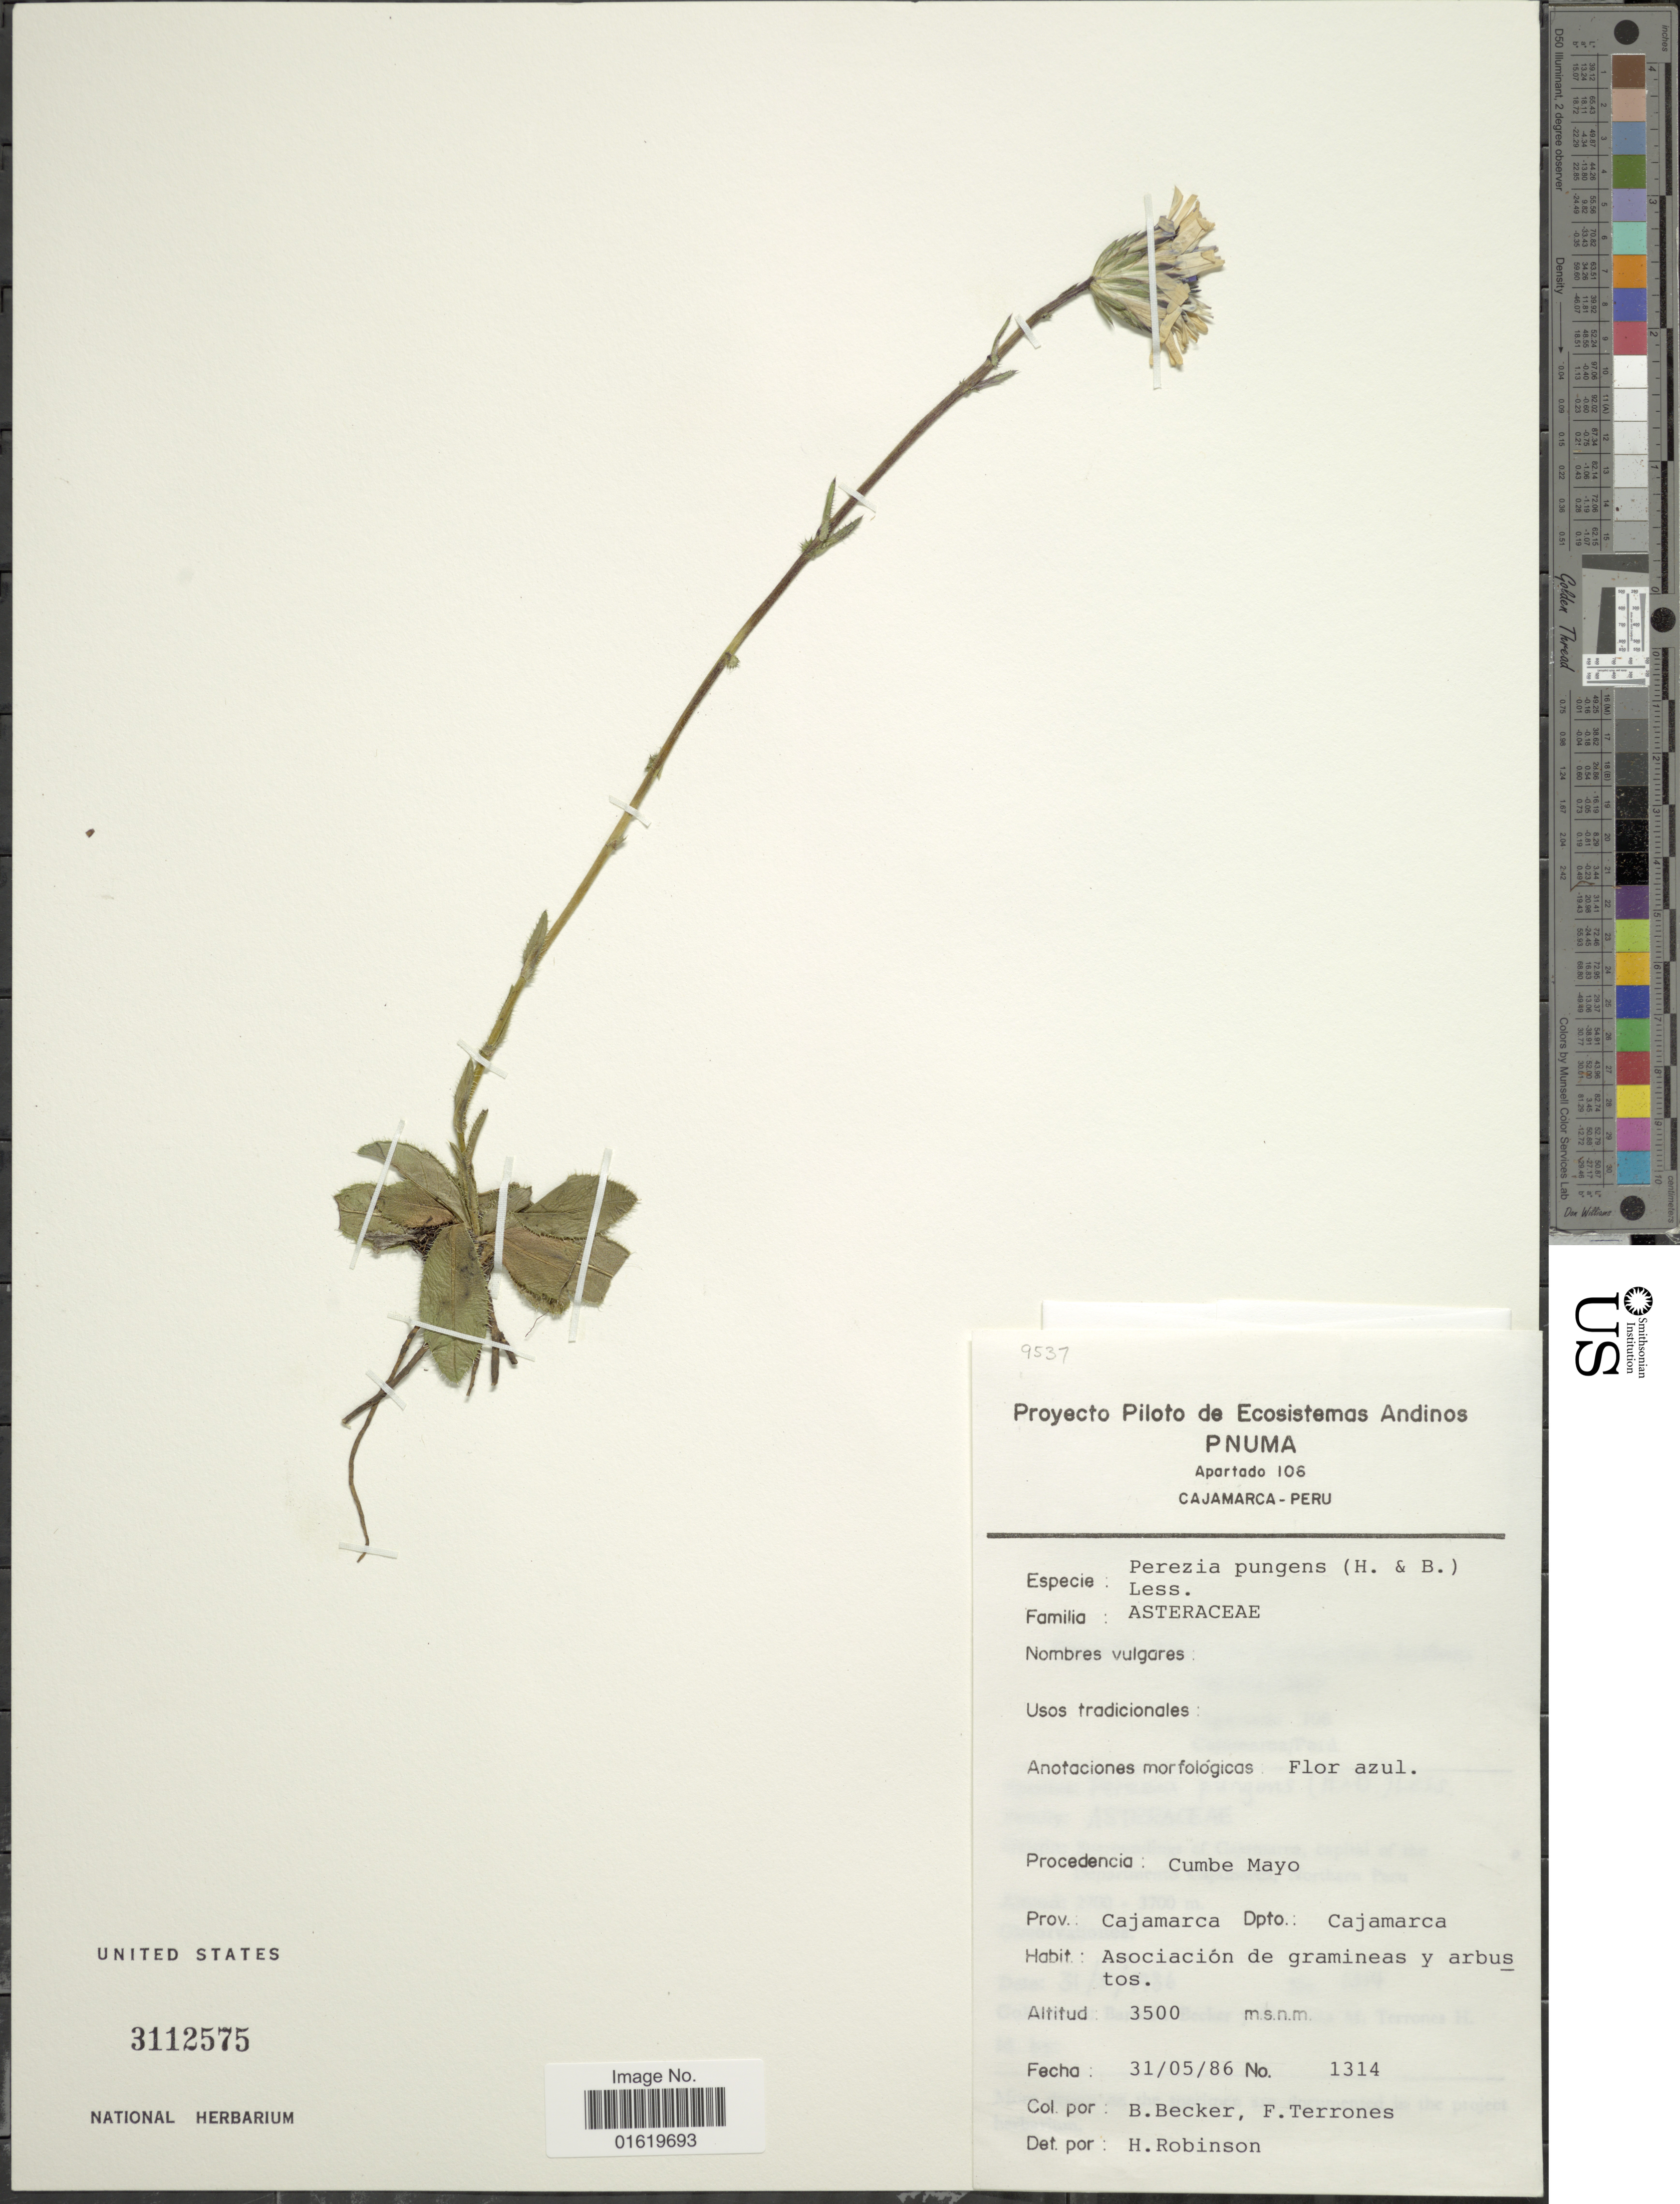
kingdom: Plantae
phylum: Tracheophyta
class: Magnoliopsida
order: Asterales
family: Asteraceae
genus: Perezia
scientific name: Perezia pungens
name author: (Humb. & Bonpl.) Less.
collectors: B. Becker & F. Terrones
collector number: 1314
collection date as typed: Transcribed d/m/y: 31/5/86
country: Peru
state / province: Cajamarca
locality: Cumbe Mayo. Prov.: Cajamarca. Dpto.: Cajamarca. Asociación de gramineas y arbustos.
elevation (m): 3500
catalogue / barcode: US 3112575